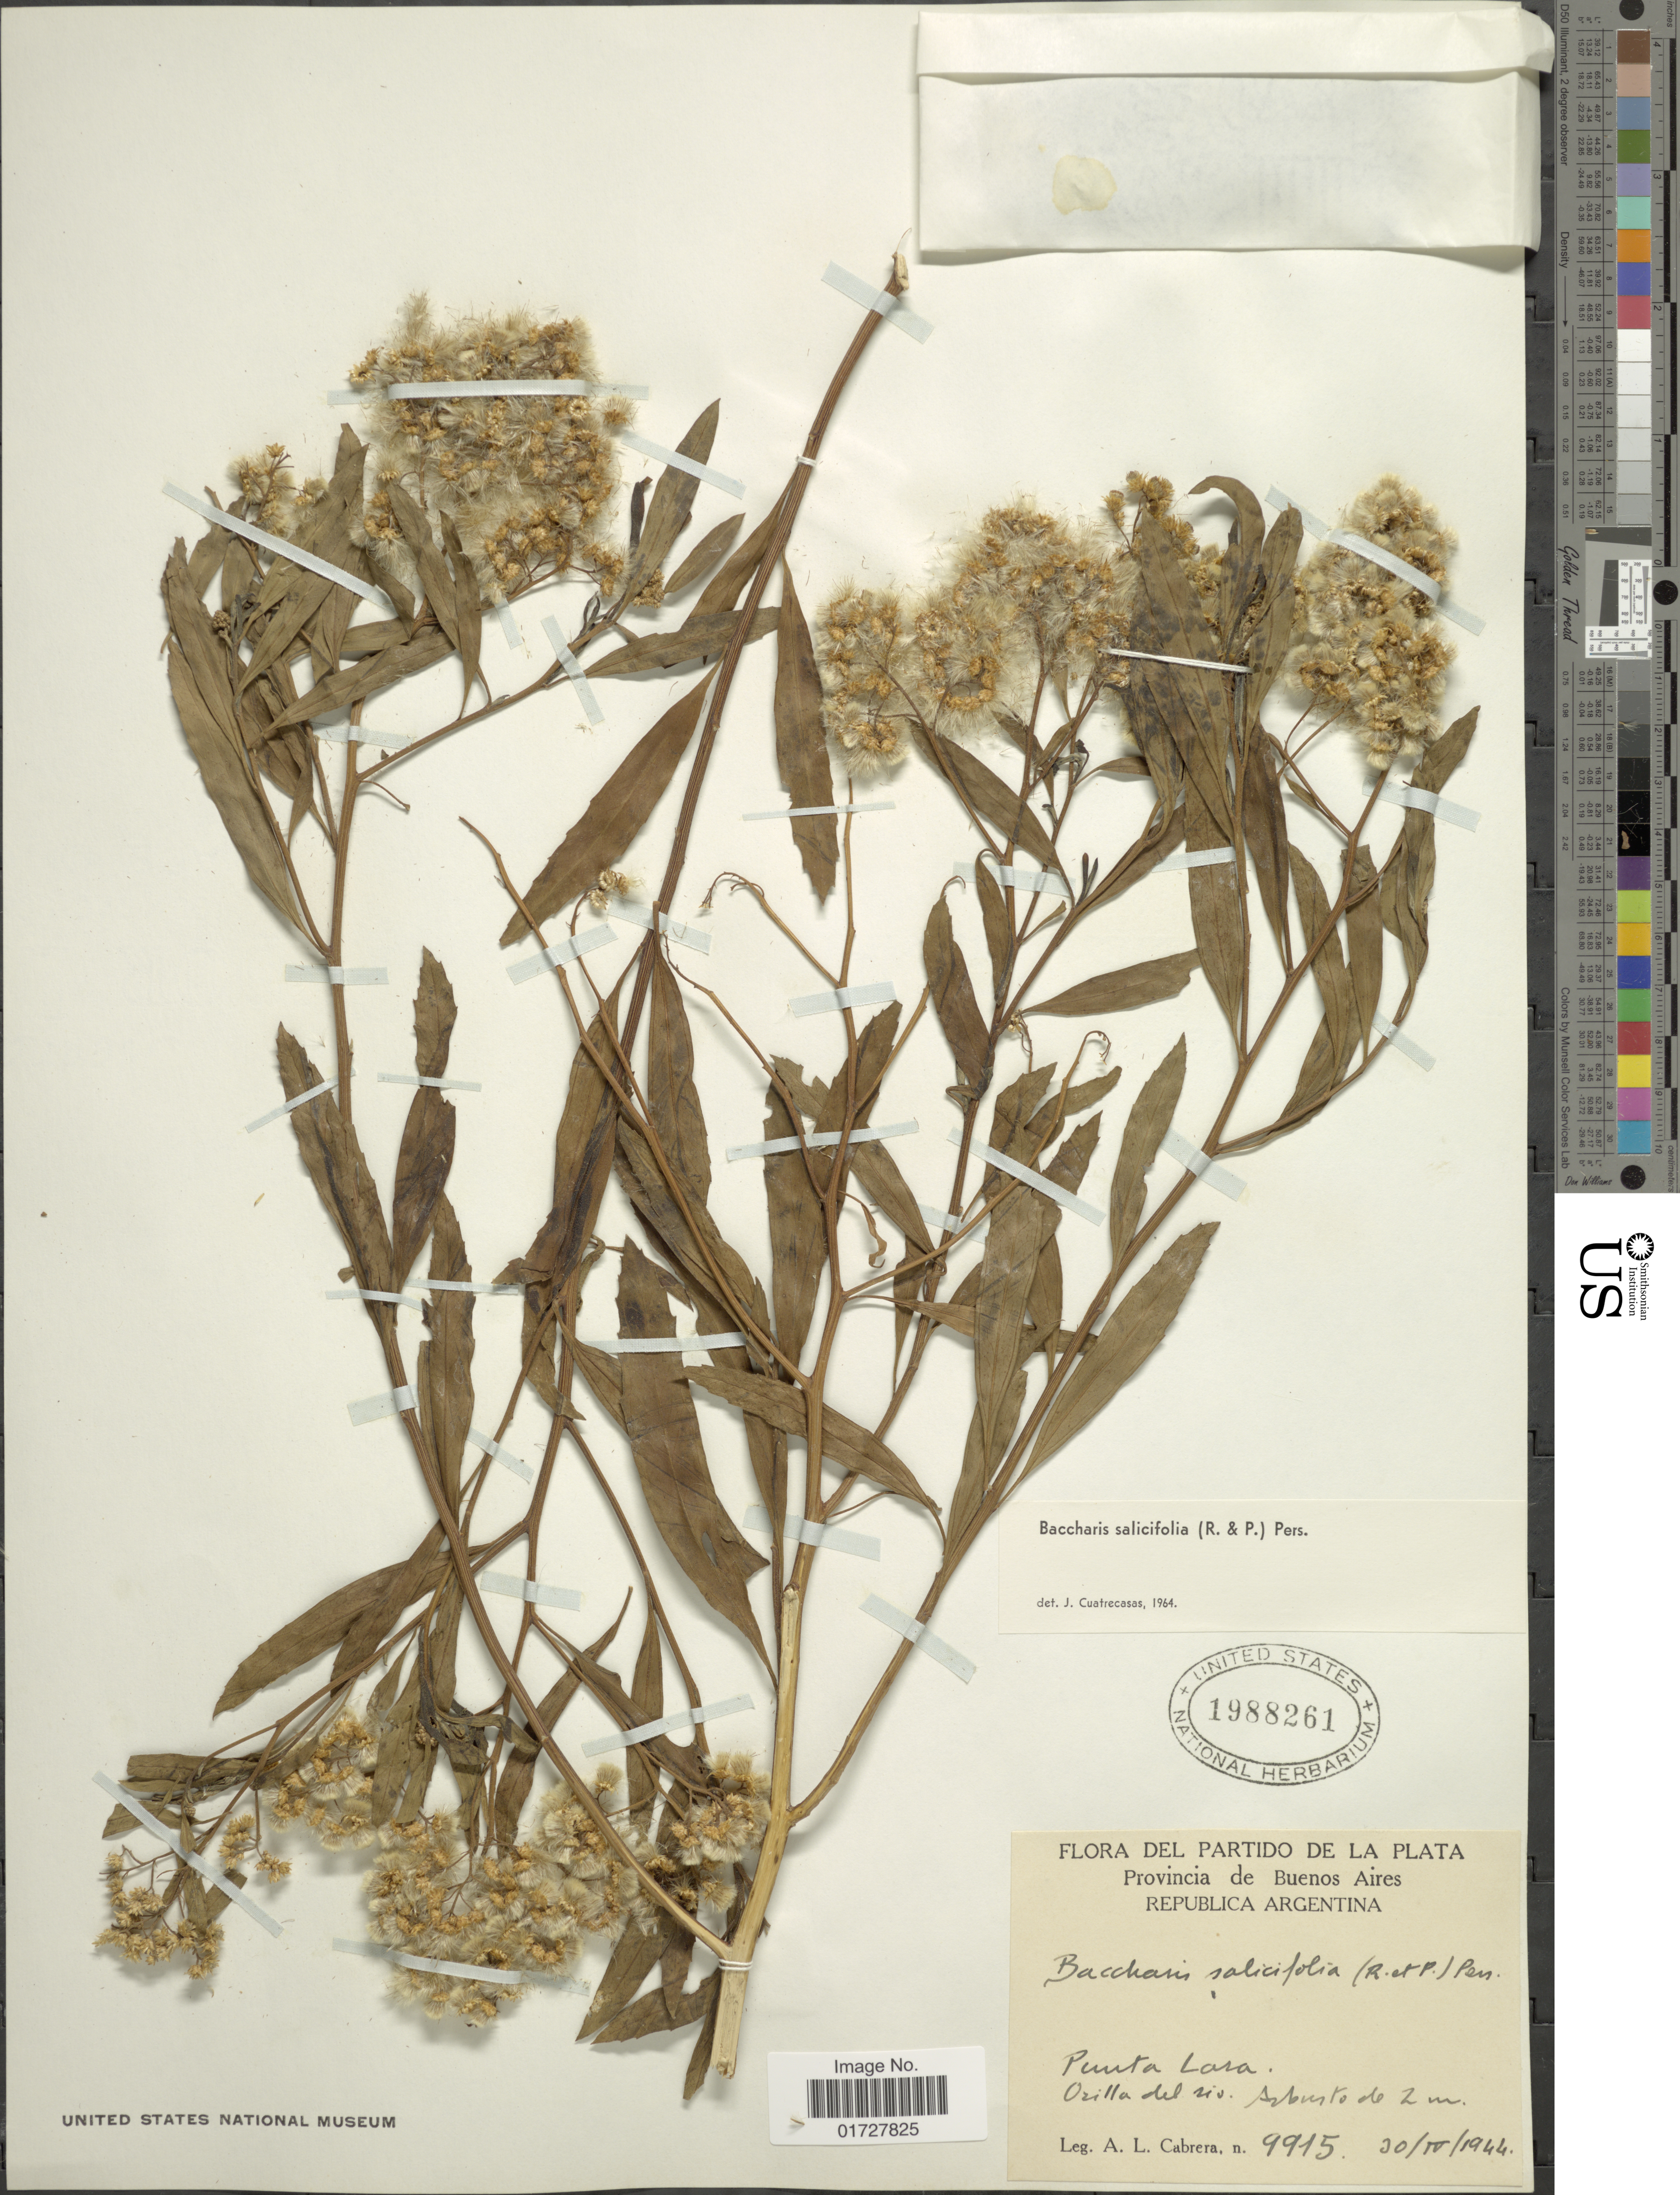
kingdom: Plantae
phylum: Tracheophyta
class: Magnoliopsida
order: Asterales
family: Asteraceae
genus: Baccharis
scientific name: Baccharis salicifolia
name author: (Ruiz & Pav.) Pers.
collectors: A. L. Cabrera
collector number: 9915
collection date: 1944-04-30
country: Argentina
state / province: Buenos Aires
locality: Partido de La Plata, Republica Argentina, Punta Lara, Orilla del rio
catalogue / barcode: US 1988261